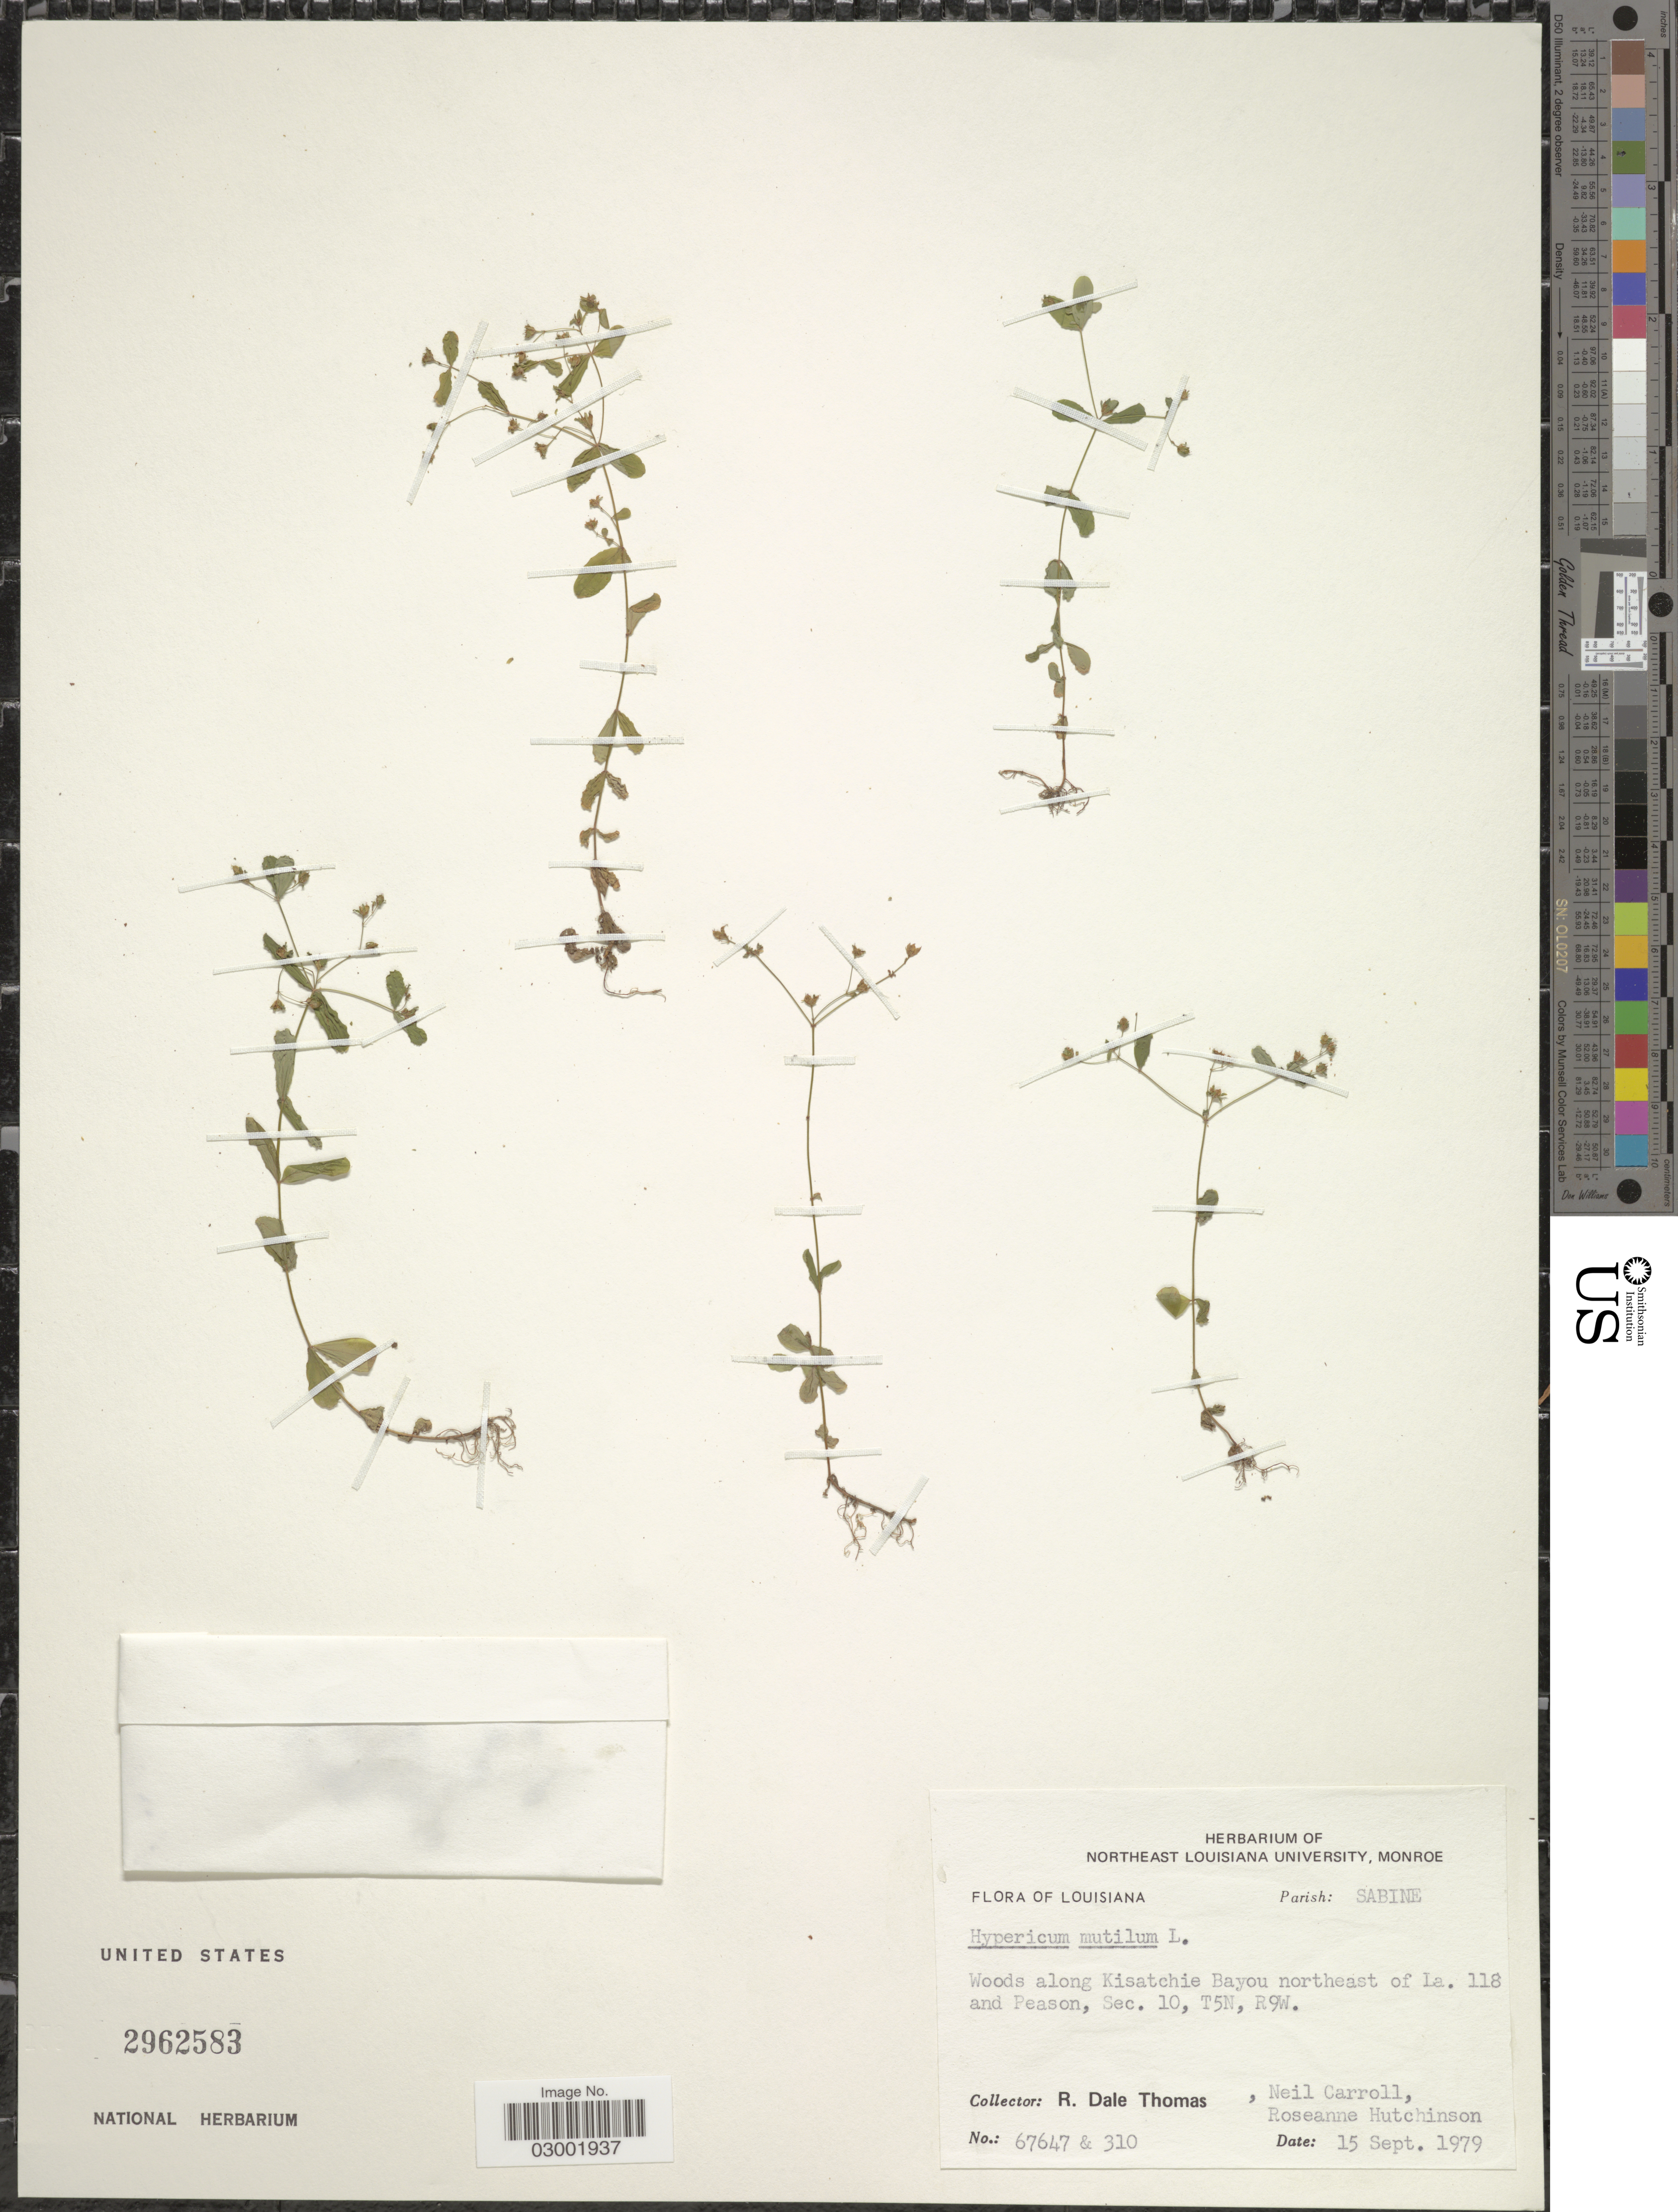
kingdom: Plantae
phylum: Tracheophyta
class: Magnoliopsida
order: Malpighiales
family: Hypericaceae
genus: Hypericum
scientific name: Hypericum mutilum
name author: L.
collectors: R. Thomas, N. Carroll & R. Hutchinson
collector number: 67647/310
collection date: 1979-09-15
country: United States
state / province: Louisiana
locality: Parish: Sabine, Woods along Kisatchie Bayou northeast of La. 118 and Peason, Sec. 10, T5N, R9W.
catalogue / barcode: US 2962583